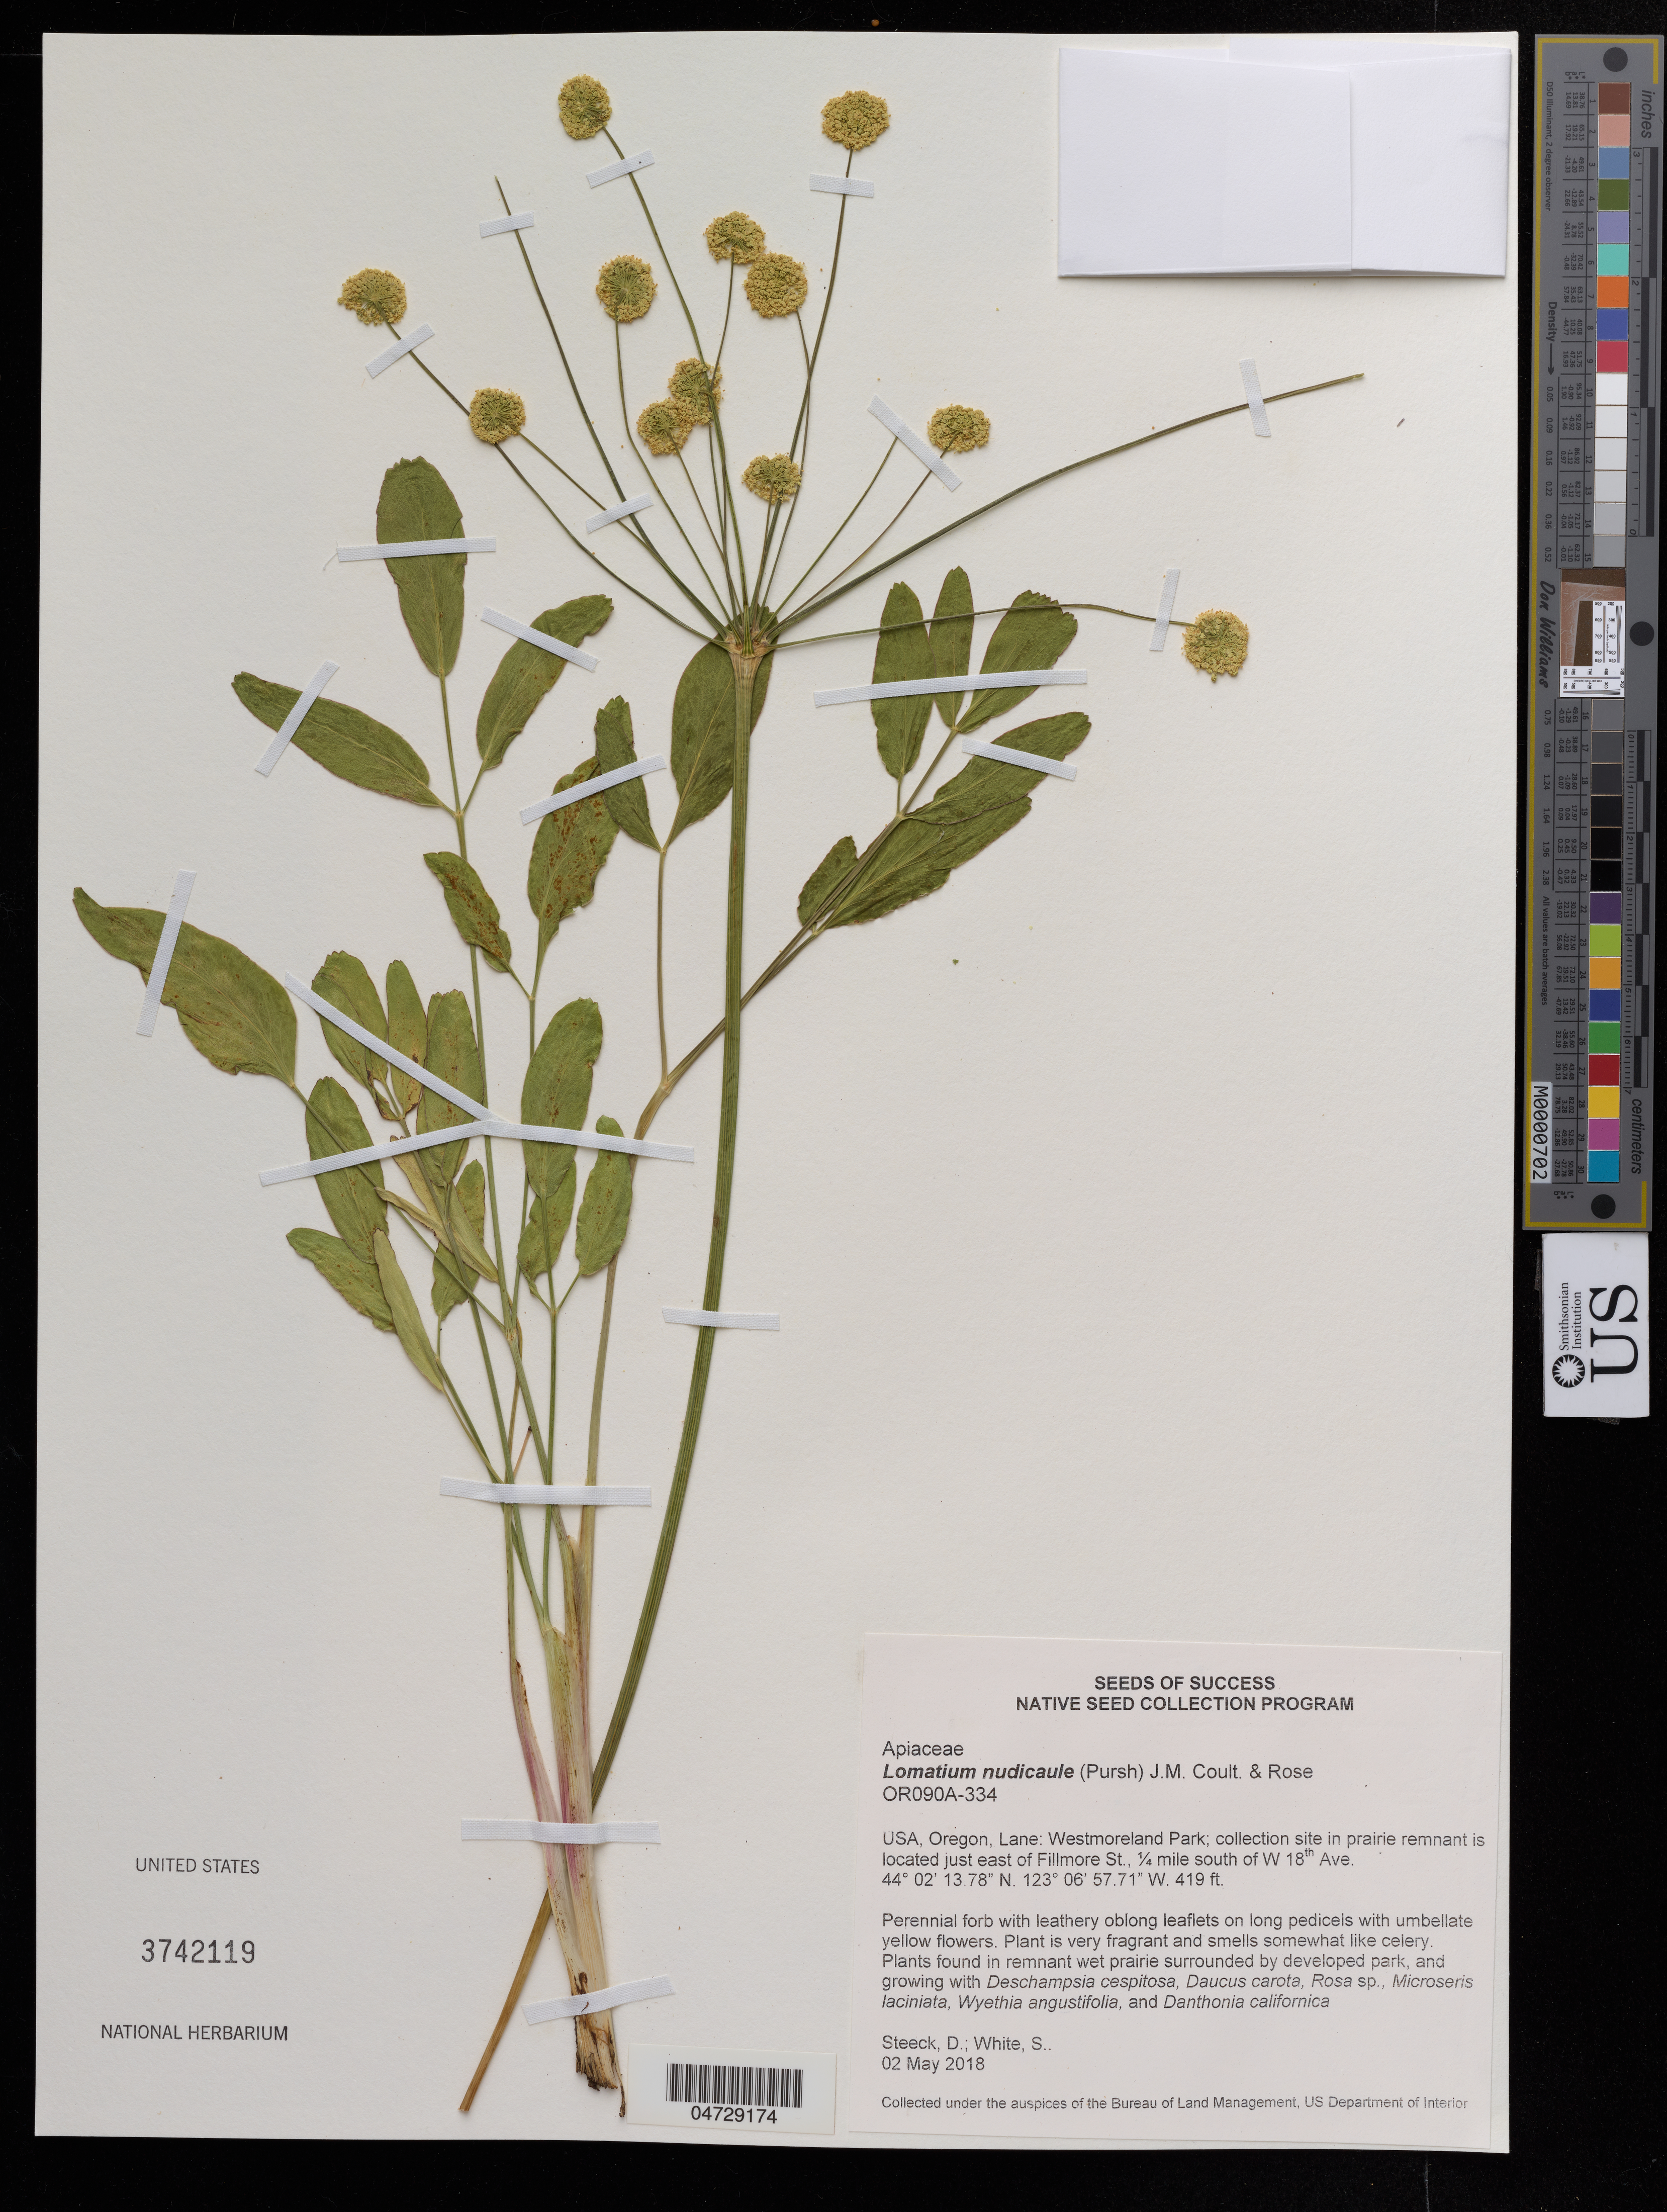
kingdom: Plantae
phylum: Tracheophyta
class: Magnoliopsida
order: Apiales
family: Apiaceae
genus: Lomatium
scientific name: Lomatium nudicaule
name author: (Pursh) J.M. Coult. & Rose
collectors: D. Steeck & S. White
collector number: OR090A-334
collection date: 2018-05-02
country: United States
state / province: Oregon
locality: Lane: Westmoreland Park; in prairie remnant is located just east of Fillmore St., ¼ mile south of W 18th Ave.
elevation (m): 128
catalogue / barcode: US 3742119